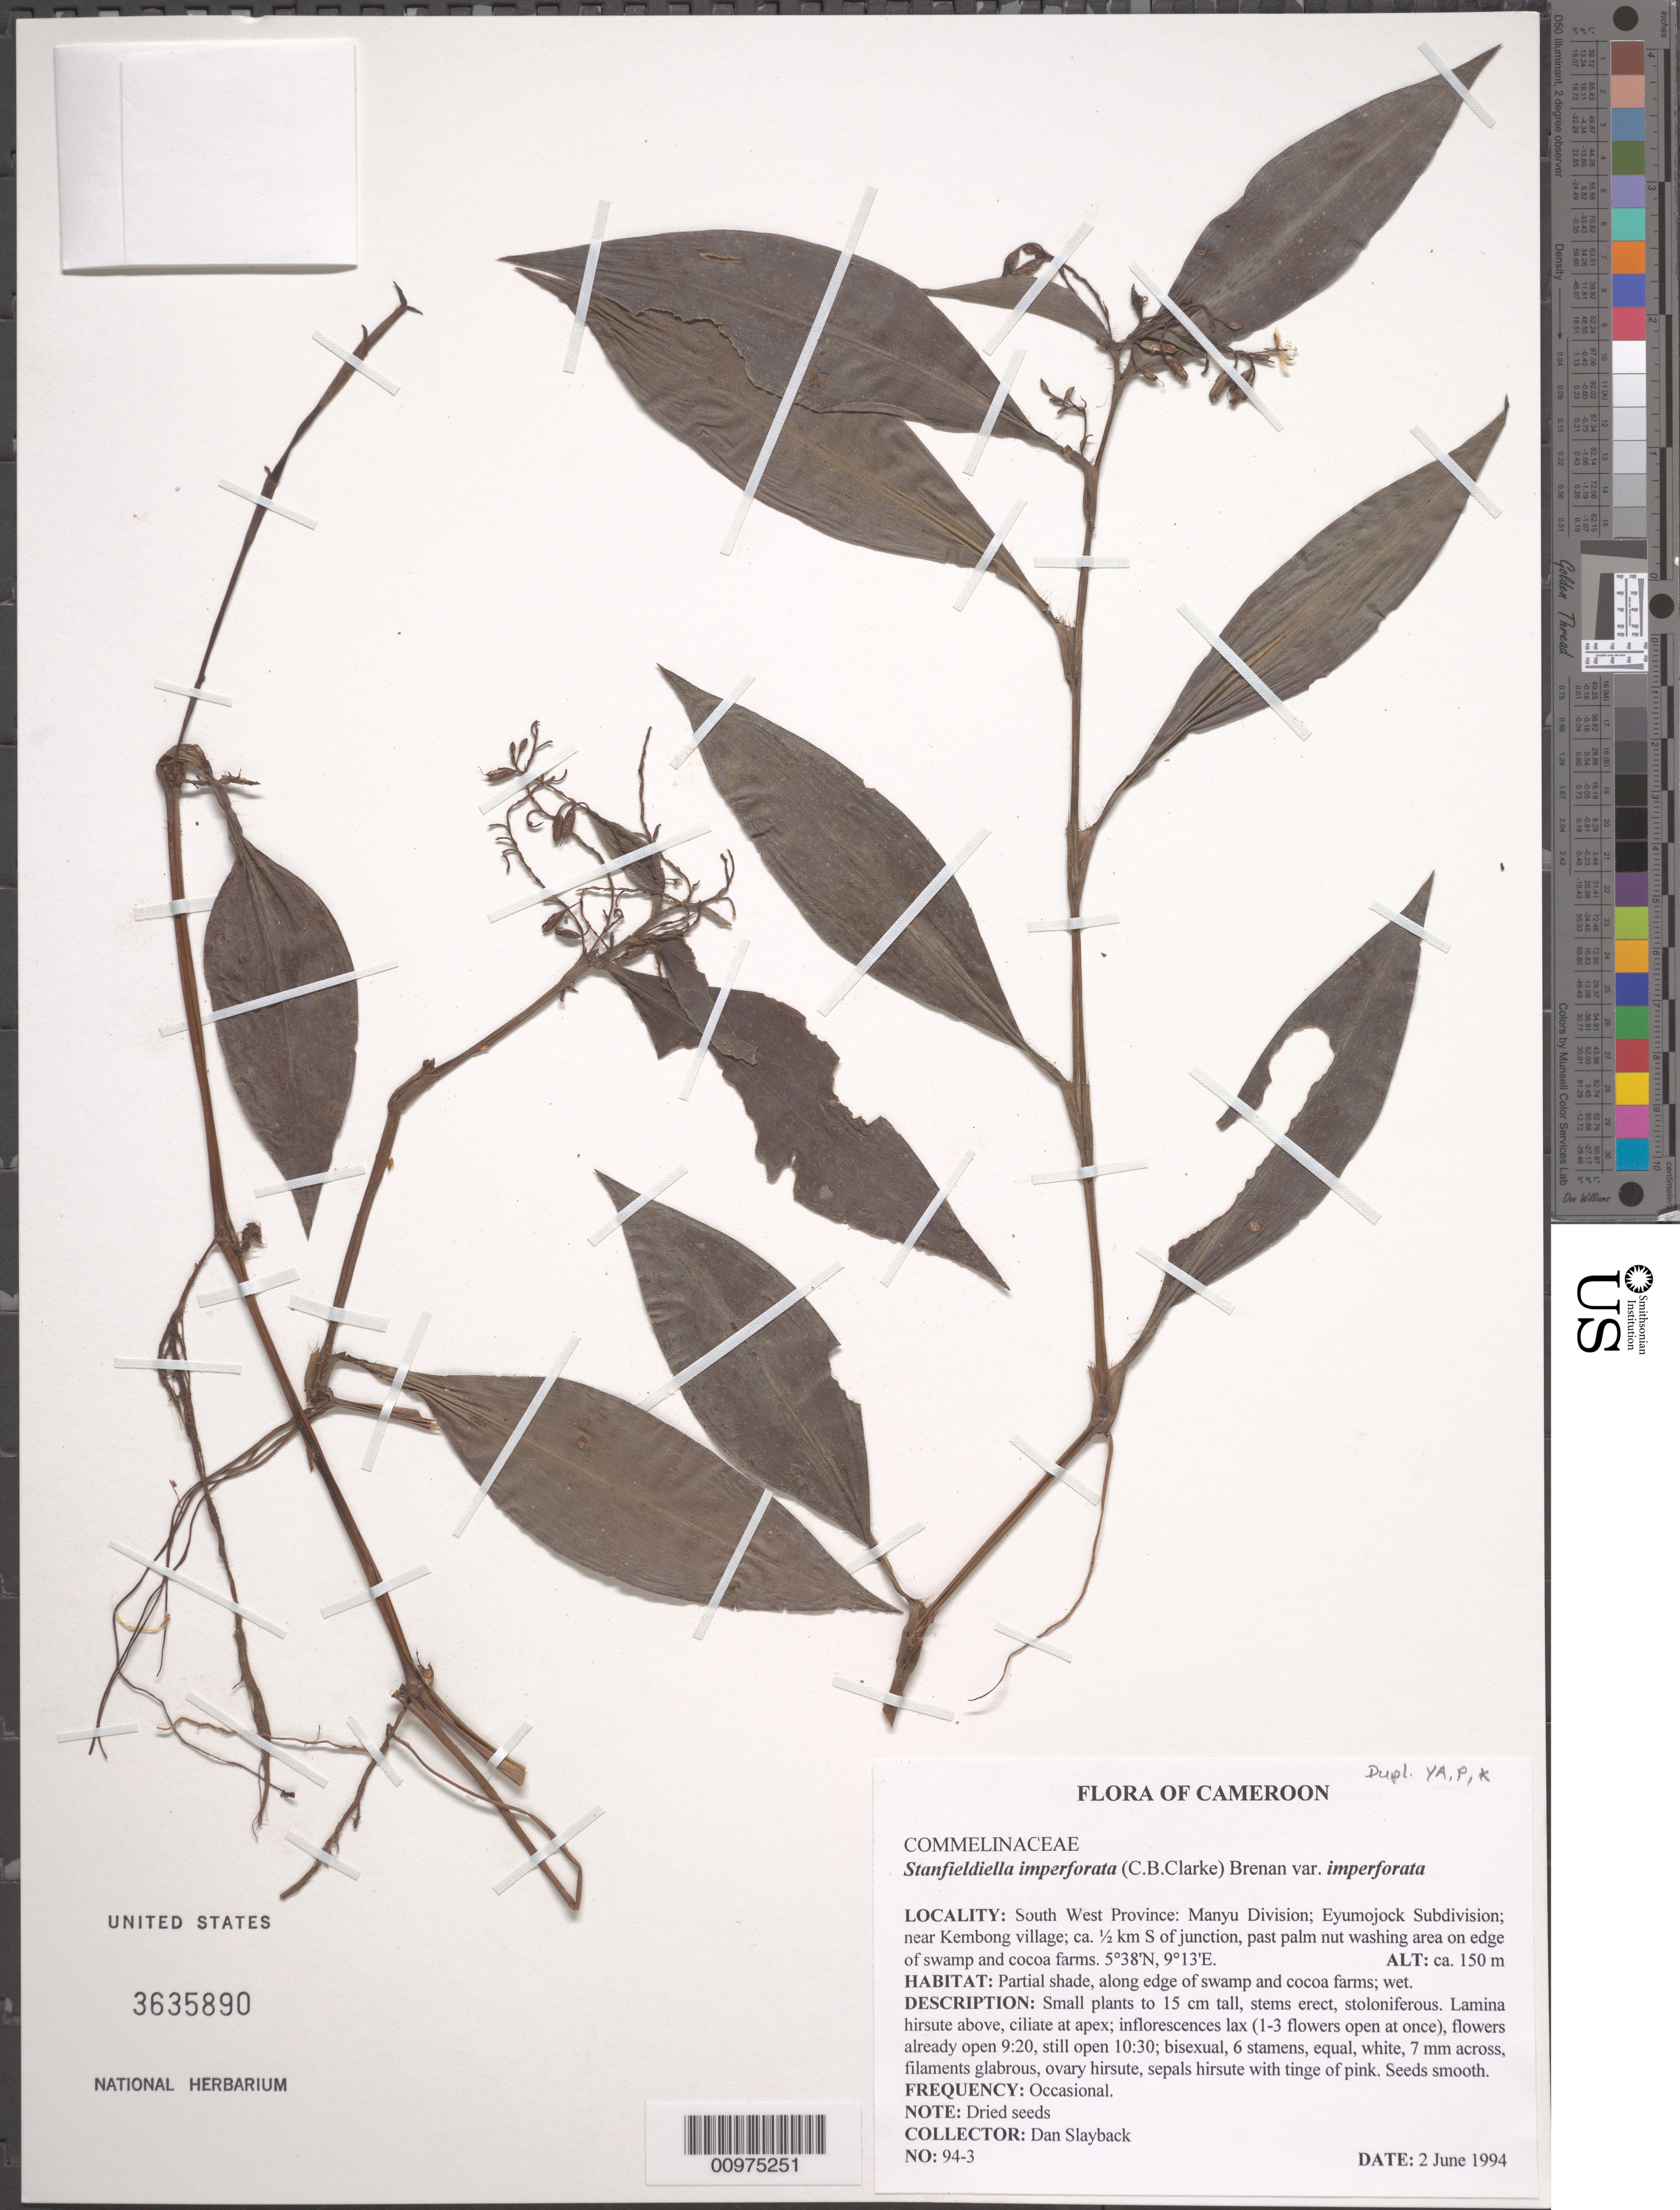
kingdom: Plantae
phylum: Tracheophyta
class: Liliopsida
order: Commelinales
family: Commelinaceae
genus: Stanfieldiella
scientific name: Stanfieldiella imperforata var. imperforata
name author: (C.B. Clarke) Brenan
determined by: Faden, Robert B., (US), Smithsonian Institution - National Museum of Natural History (UNITED STATES)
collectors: D. Slayback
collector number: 94-3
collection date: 1994-06-02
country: Cameroon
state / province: Sud-Ouest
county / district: Manyu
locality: near Kembong village; ca. ½ km S of junction, past palm nut washing area on edge of swamp and cocoa farms.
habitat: Partial shade, along edge of swamp and cocoa farms; wet.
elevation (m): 150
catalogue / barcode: US 3635890